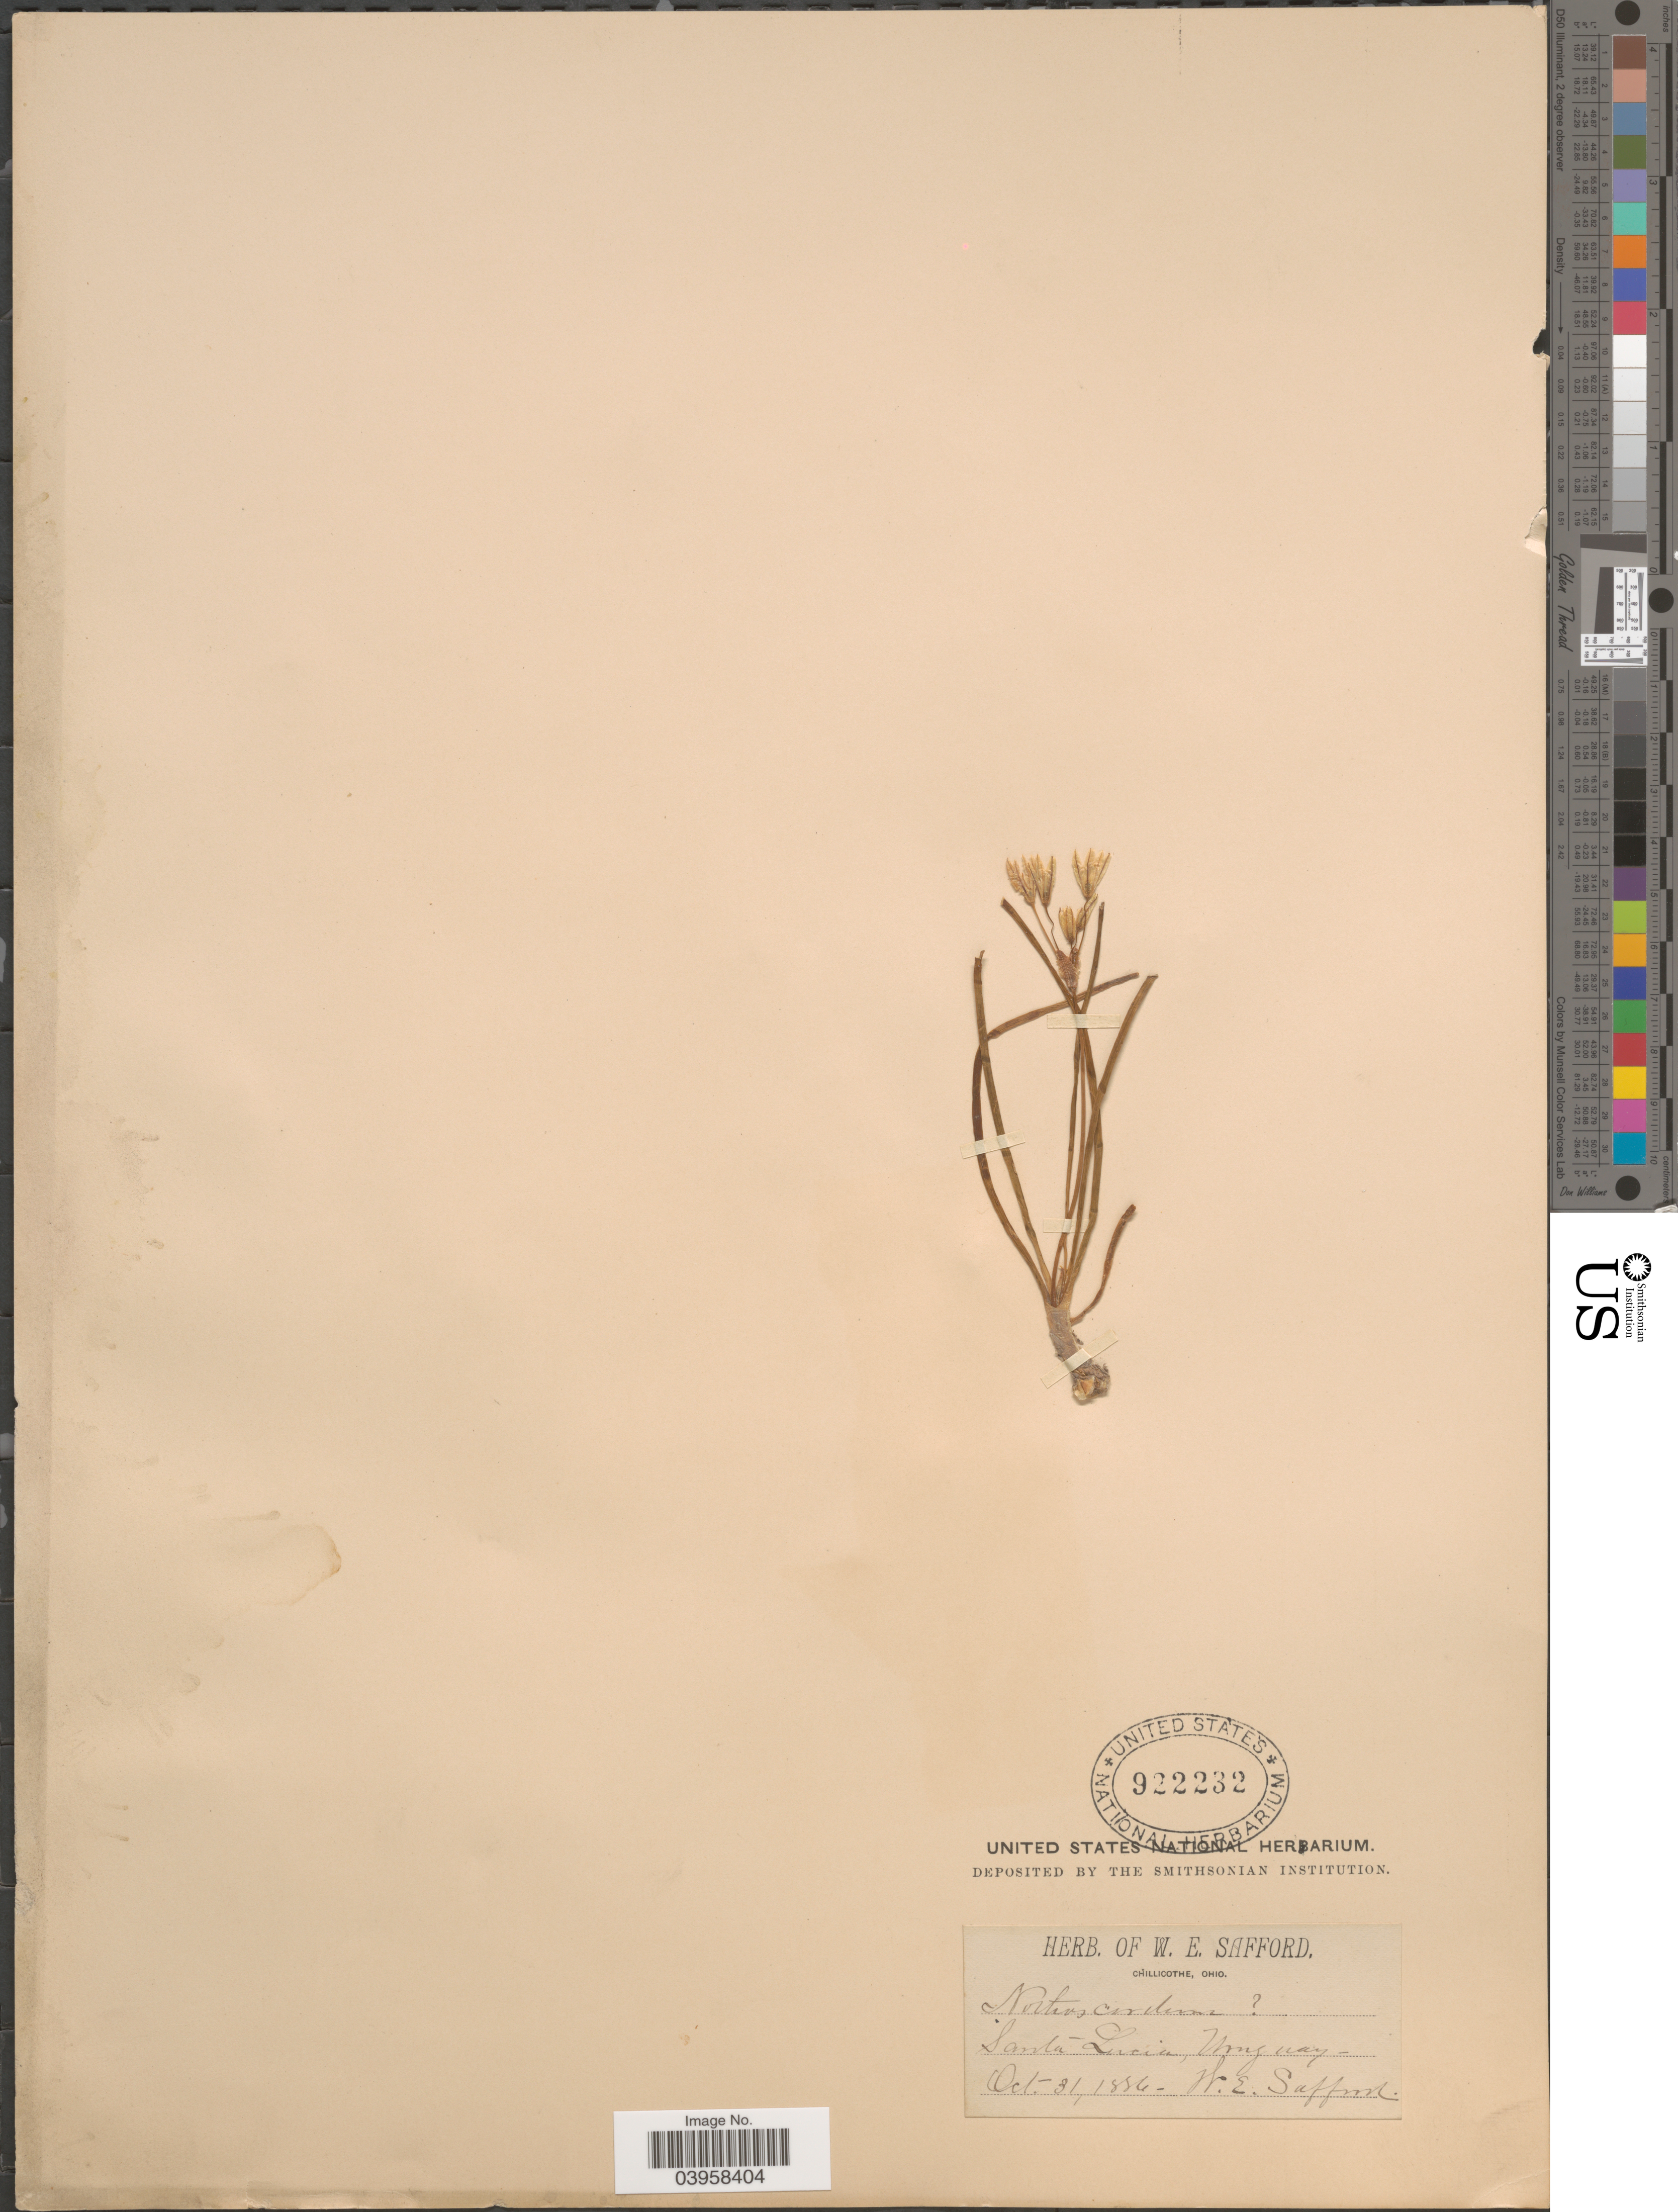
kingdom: Plantae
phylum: Tracheophyta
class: Liliopsida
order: Asparagales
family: Amaryllidaceae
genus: Nothoscordum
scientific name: Nothoscordum flavescens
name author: Kunth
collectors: W. E. Safford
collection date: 1886-10-31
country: Uruguay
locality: Santa Lucia.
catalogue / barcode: US 922232